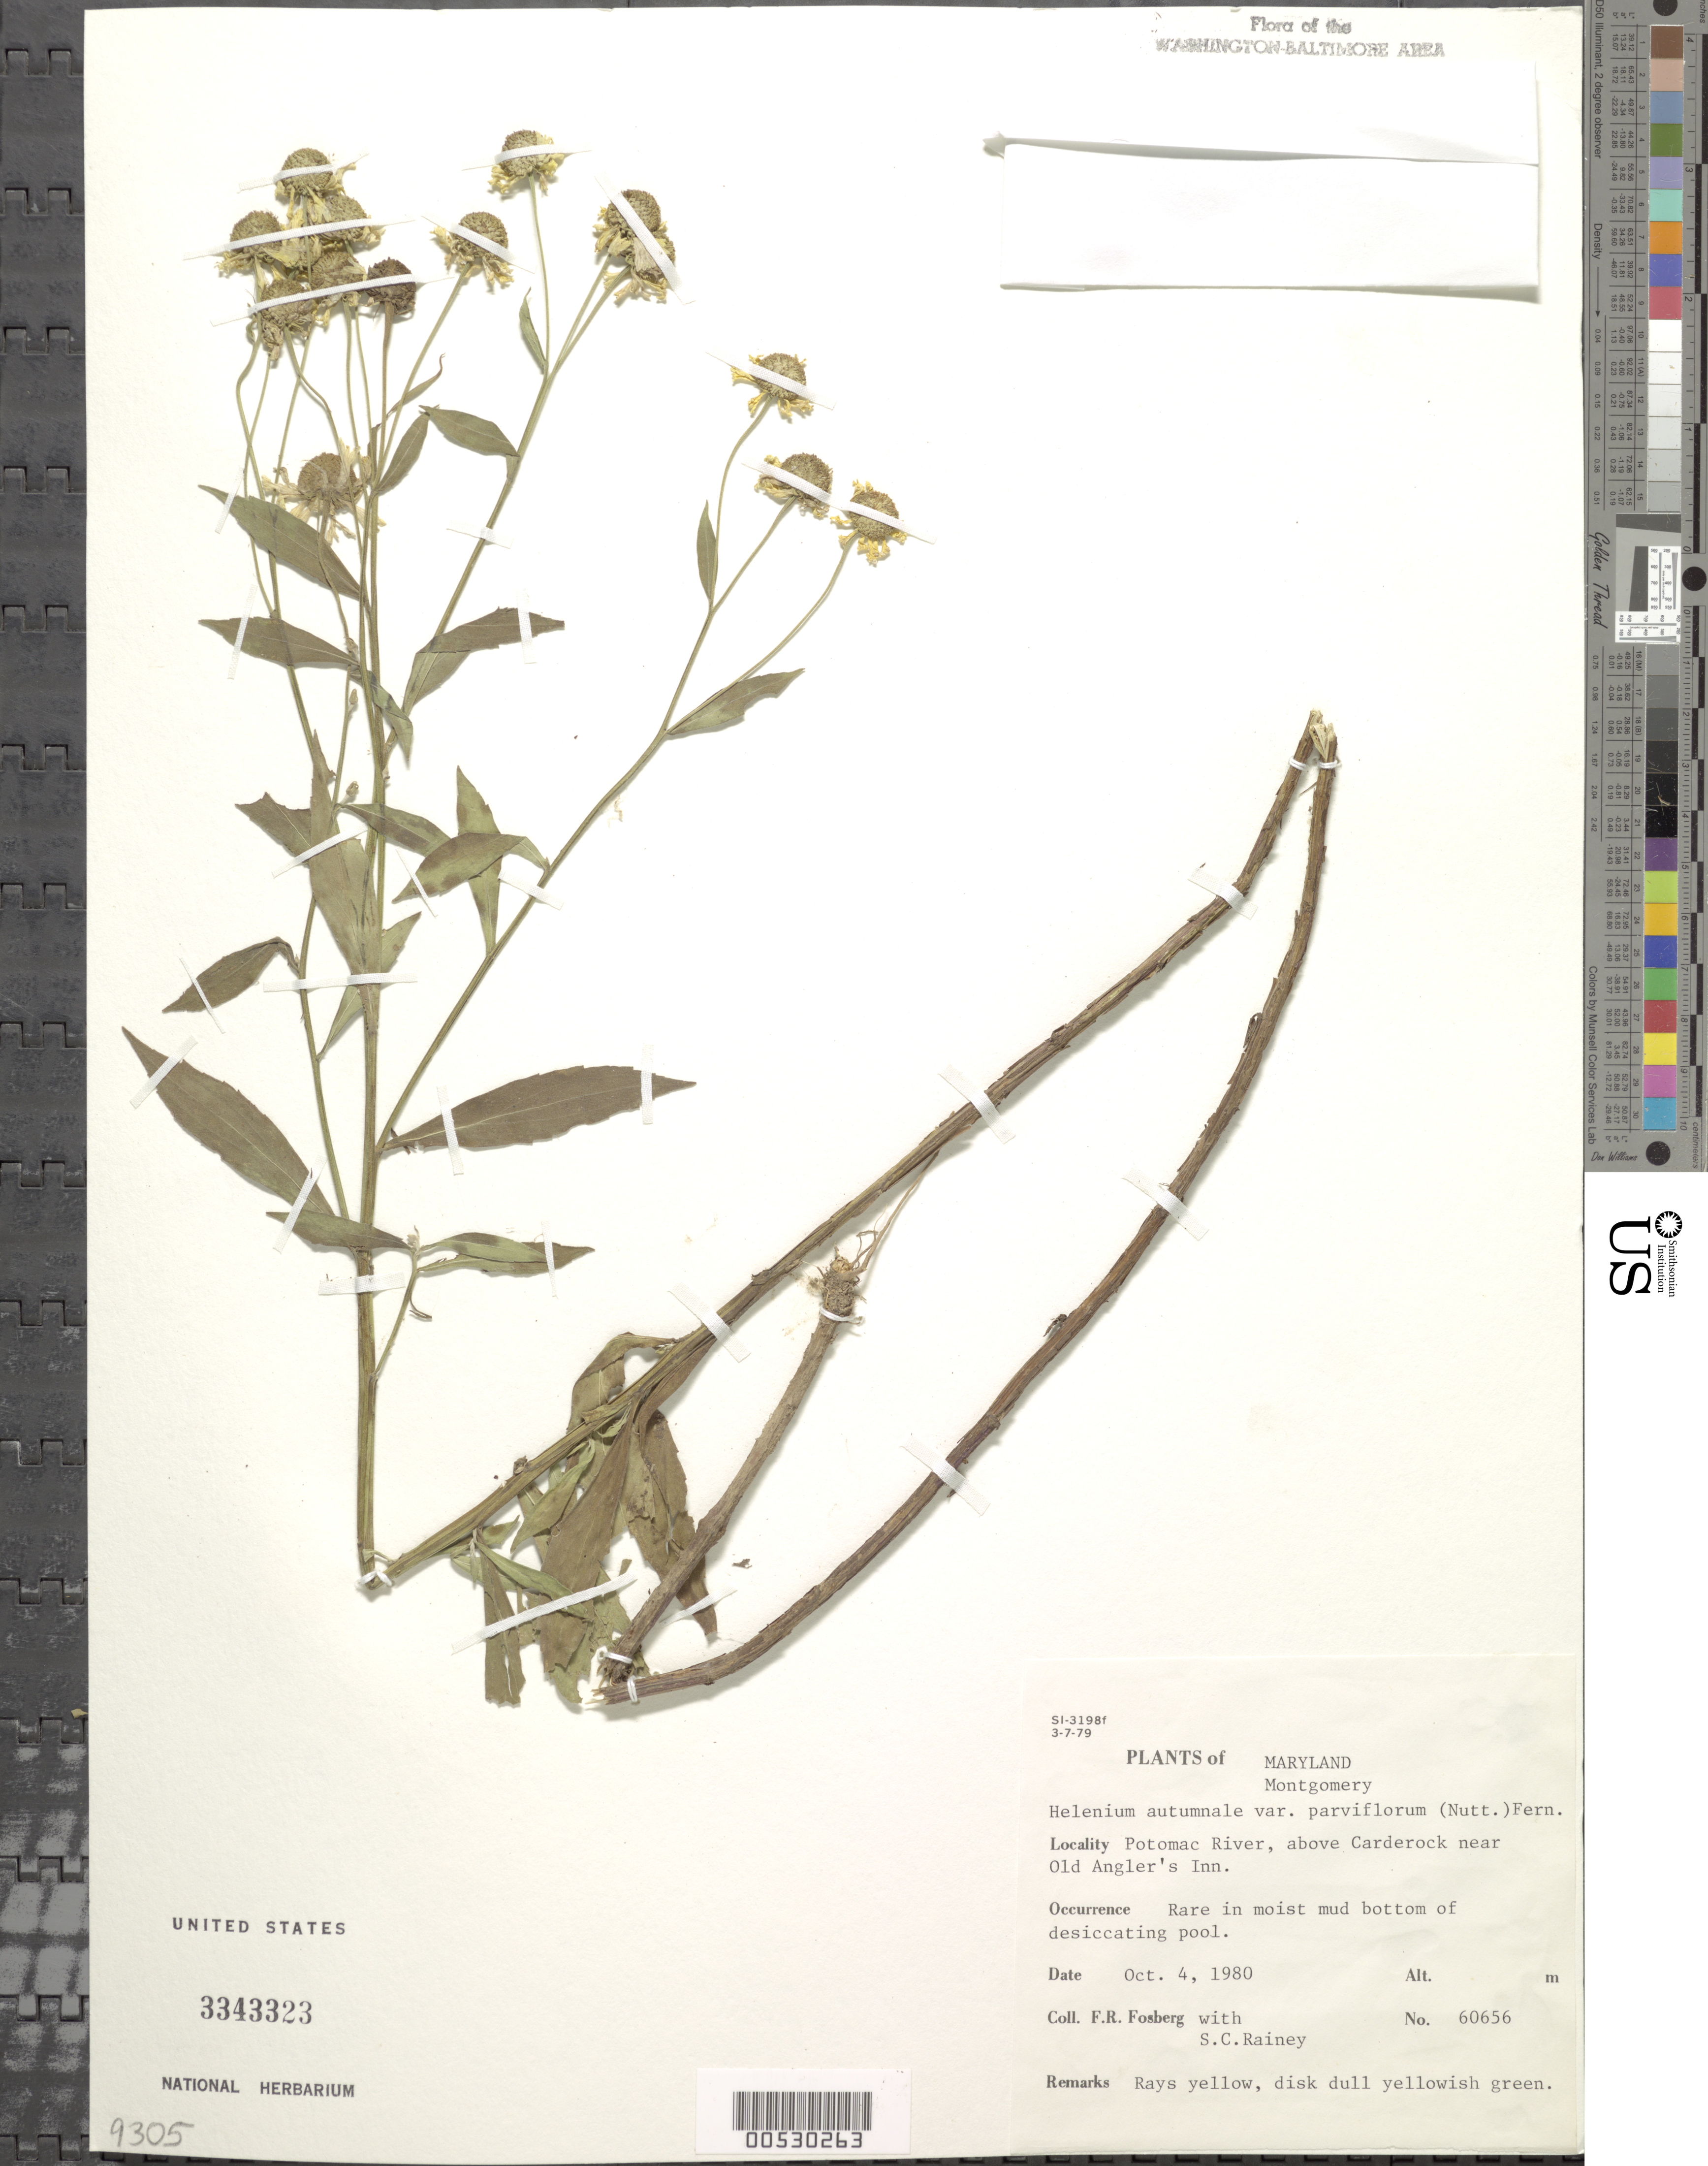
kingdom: Plantae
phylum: Tracheophyta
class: Magnoliopsida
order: Asterales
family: Asteraceae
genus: Helenium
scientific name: Helenium autumnale var. parviflorum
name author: (Nutt.) Fernald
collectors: F. R. Fosberg & S. C. Rainey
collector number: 60656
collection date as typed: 04 Oct 1980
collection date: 1980-10-04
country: United States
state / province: Maryland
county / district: Montgomery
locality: Potomac River, above Carderock near Old Angler's Inn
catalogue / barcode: US 3343323